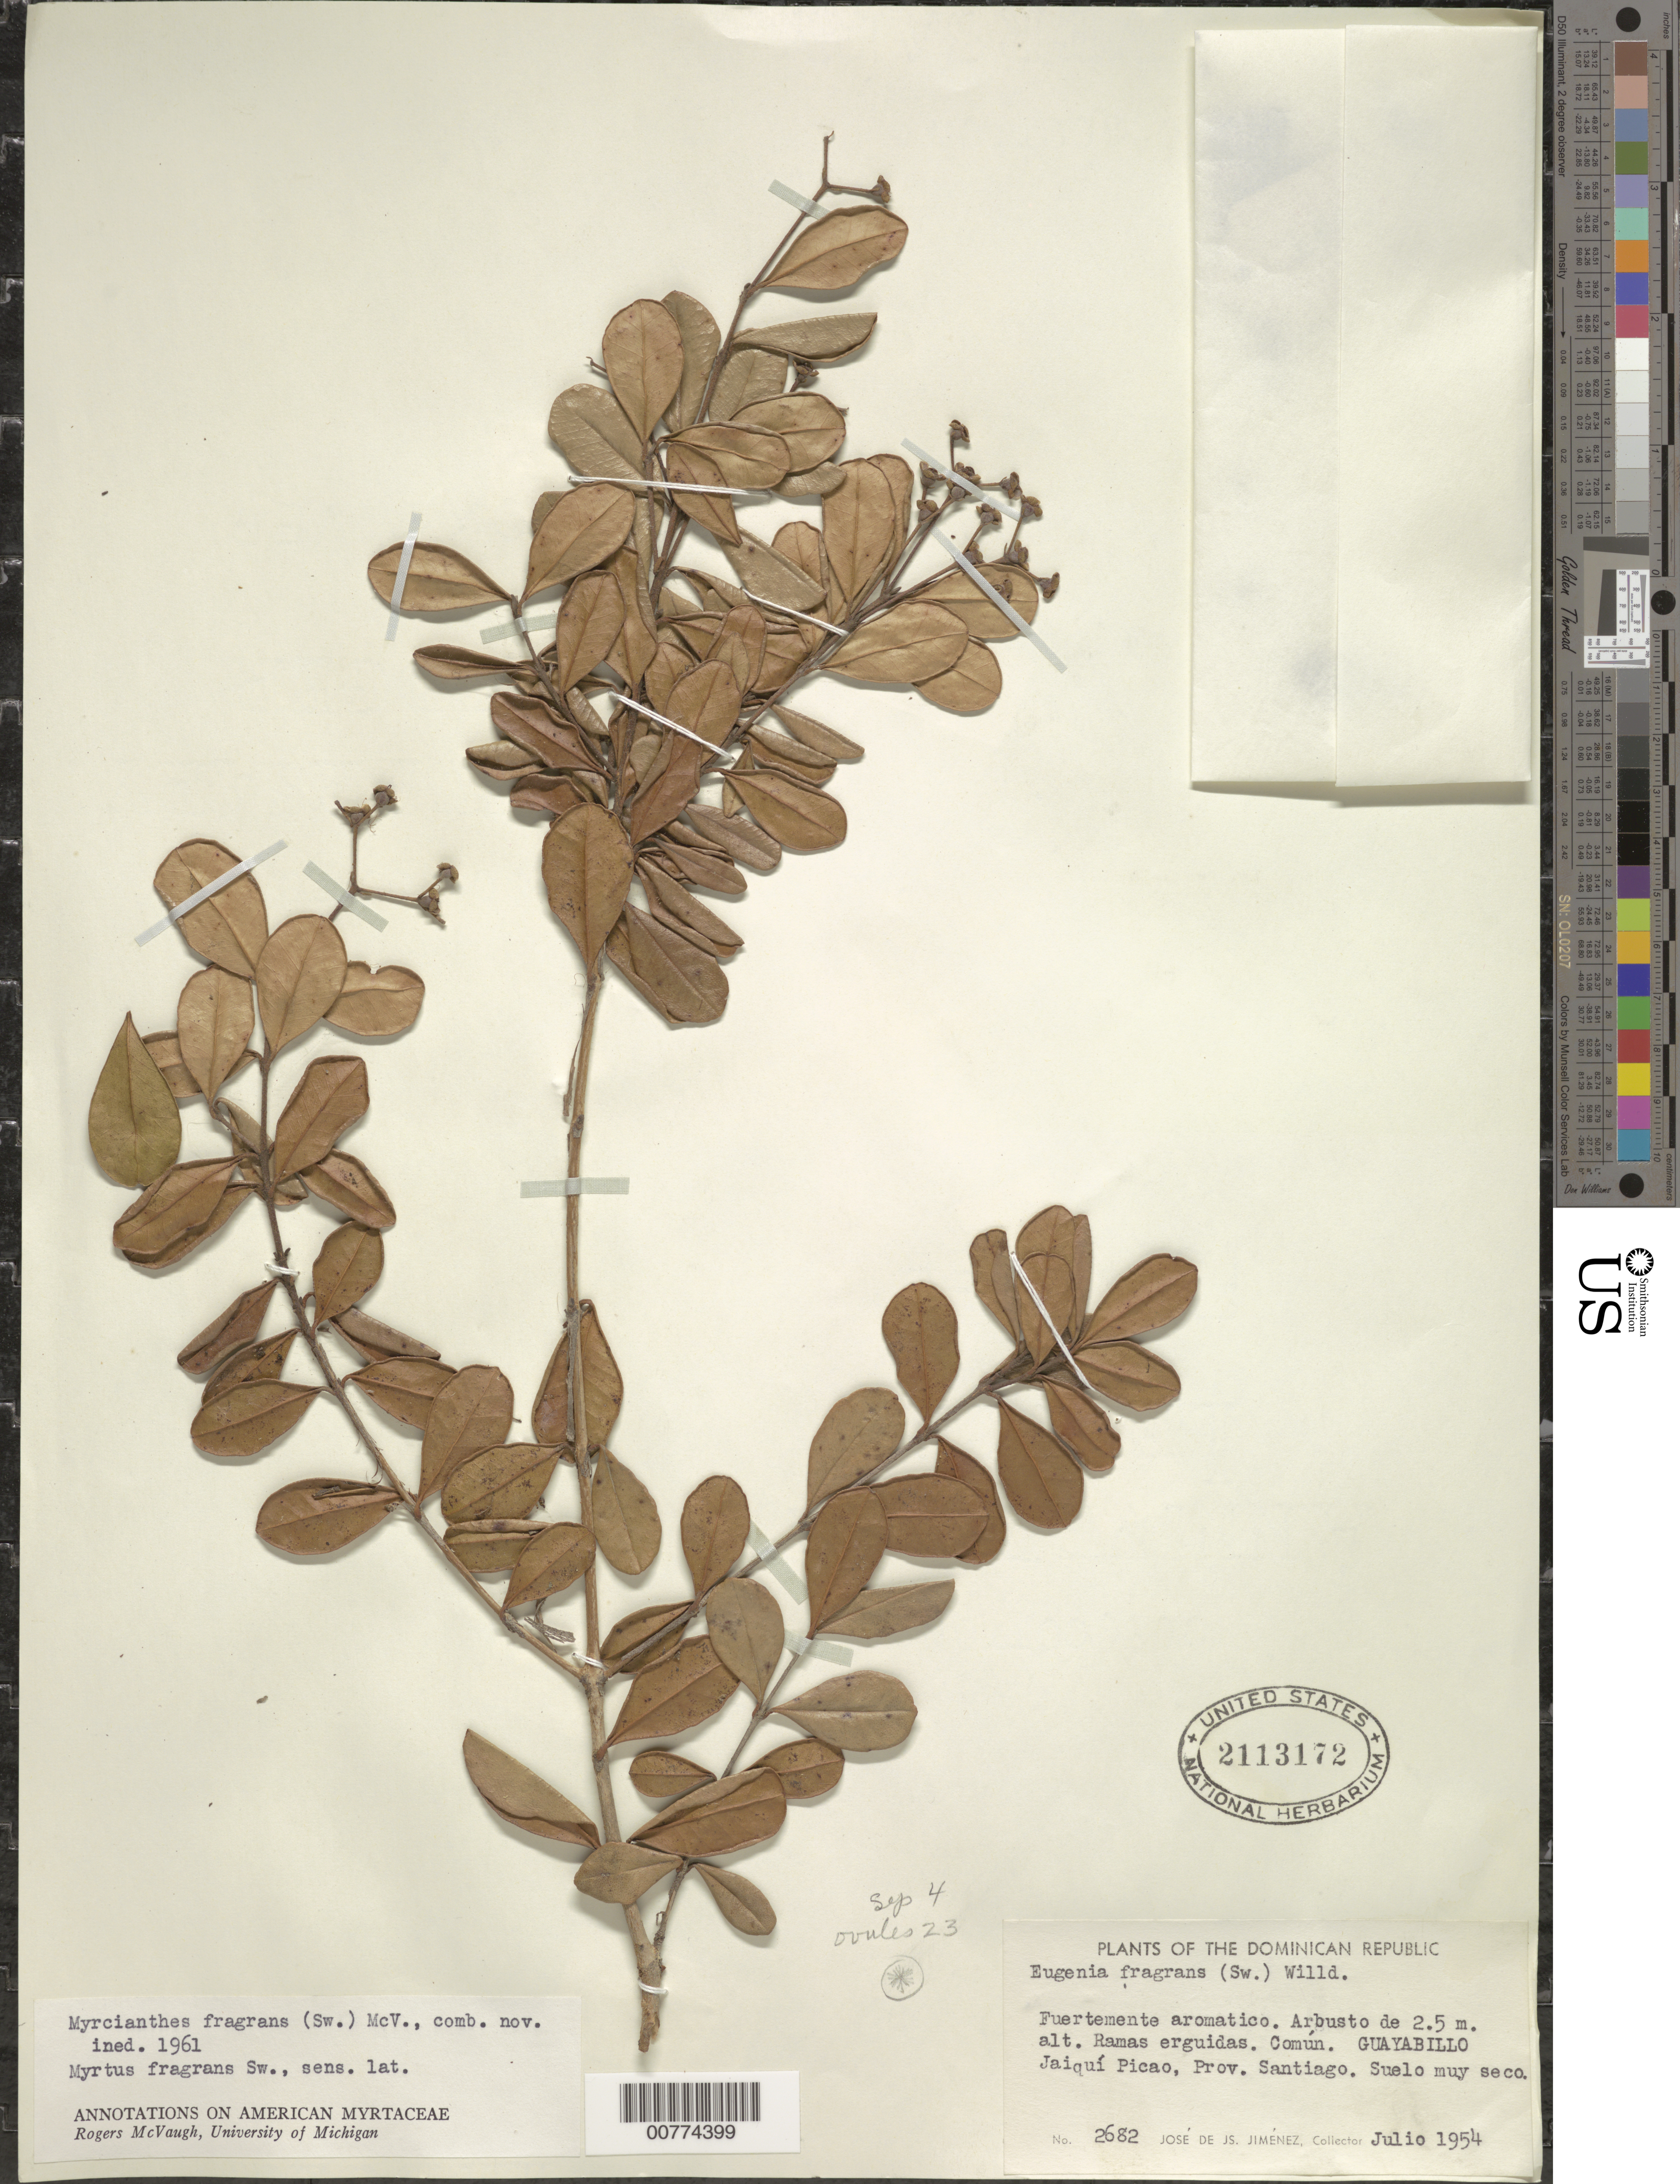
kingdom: Plantae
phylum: Tracheophyta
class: Magnoliopsida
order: Myrtales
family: Myrtaceae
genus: Myrcianthes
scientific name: Myrcianthes fragrans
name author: (Sw.) McVaugh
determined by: McVaugh, R.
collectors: J. J. Jiménez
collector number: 2682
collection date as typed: Jul 1954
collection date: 1954-07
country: Dominican Republic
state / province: Santiago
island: Hispaniola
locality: Jaiquí Picado.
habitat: Dry soil.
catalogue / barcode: US 2113172